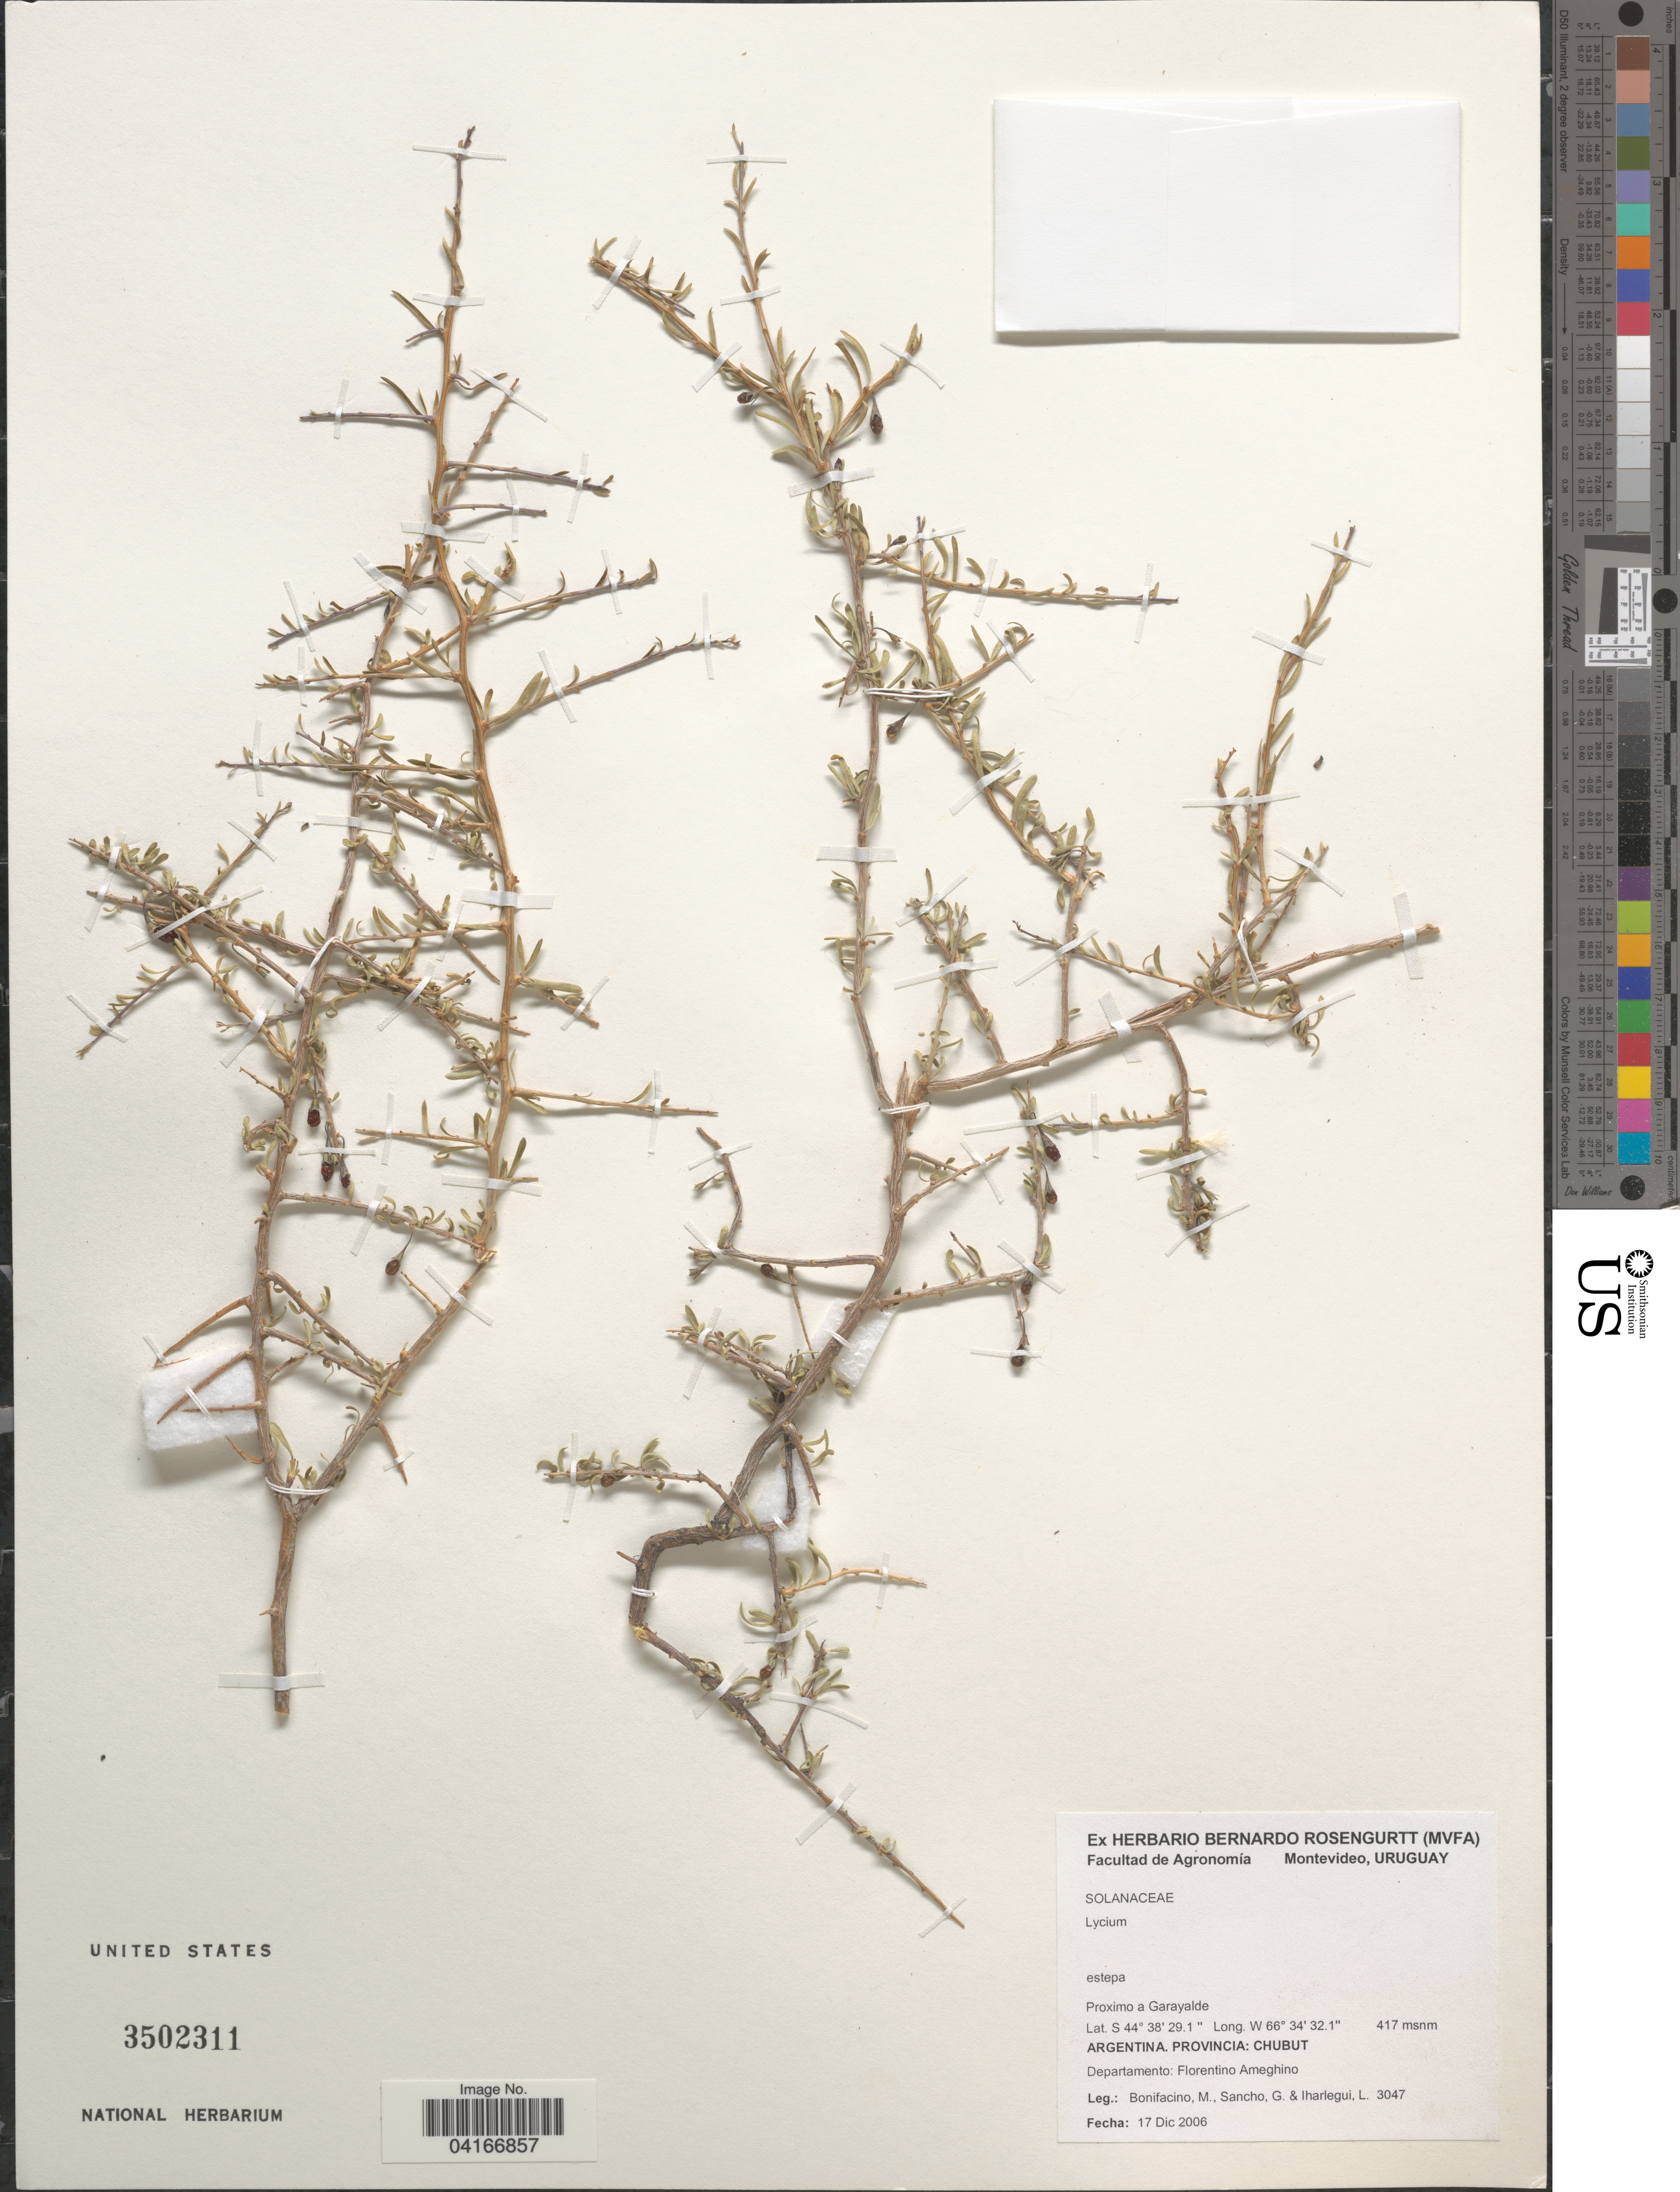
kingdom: Plantae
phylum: Tracheophyta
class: Magnoliopsida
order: Solanales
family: Solanaceae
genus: Lycium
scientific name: Lycium sp.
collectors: M. Bonifacino, G. Sancho & L. Iharlegui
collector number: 3047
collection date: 2006-12-17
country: Argentina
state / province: Chubut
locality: Proximo a Garayalde. Departamento: Florentino Ameghino.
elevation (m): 417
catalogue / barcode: US 3502311